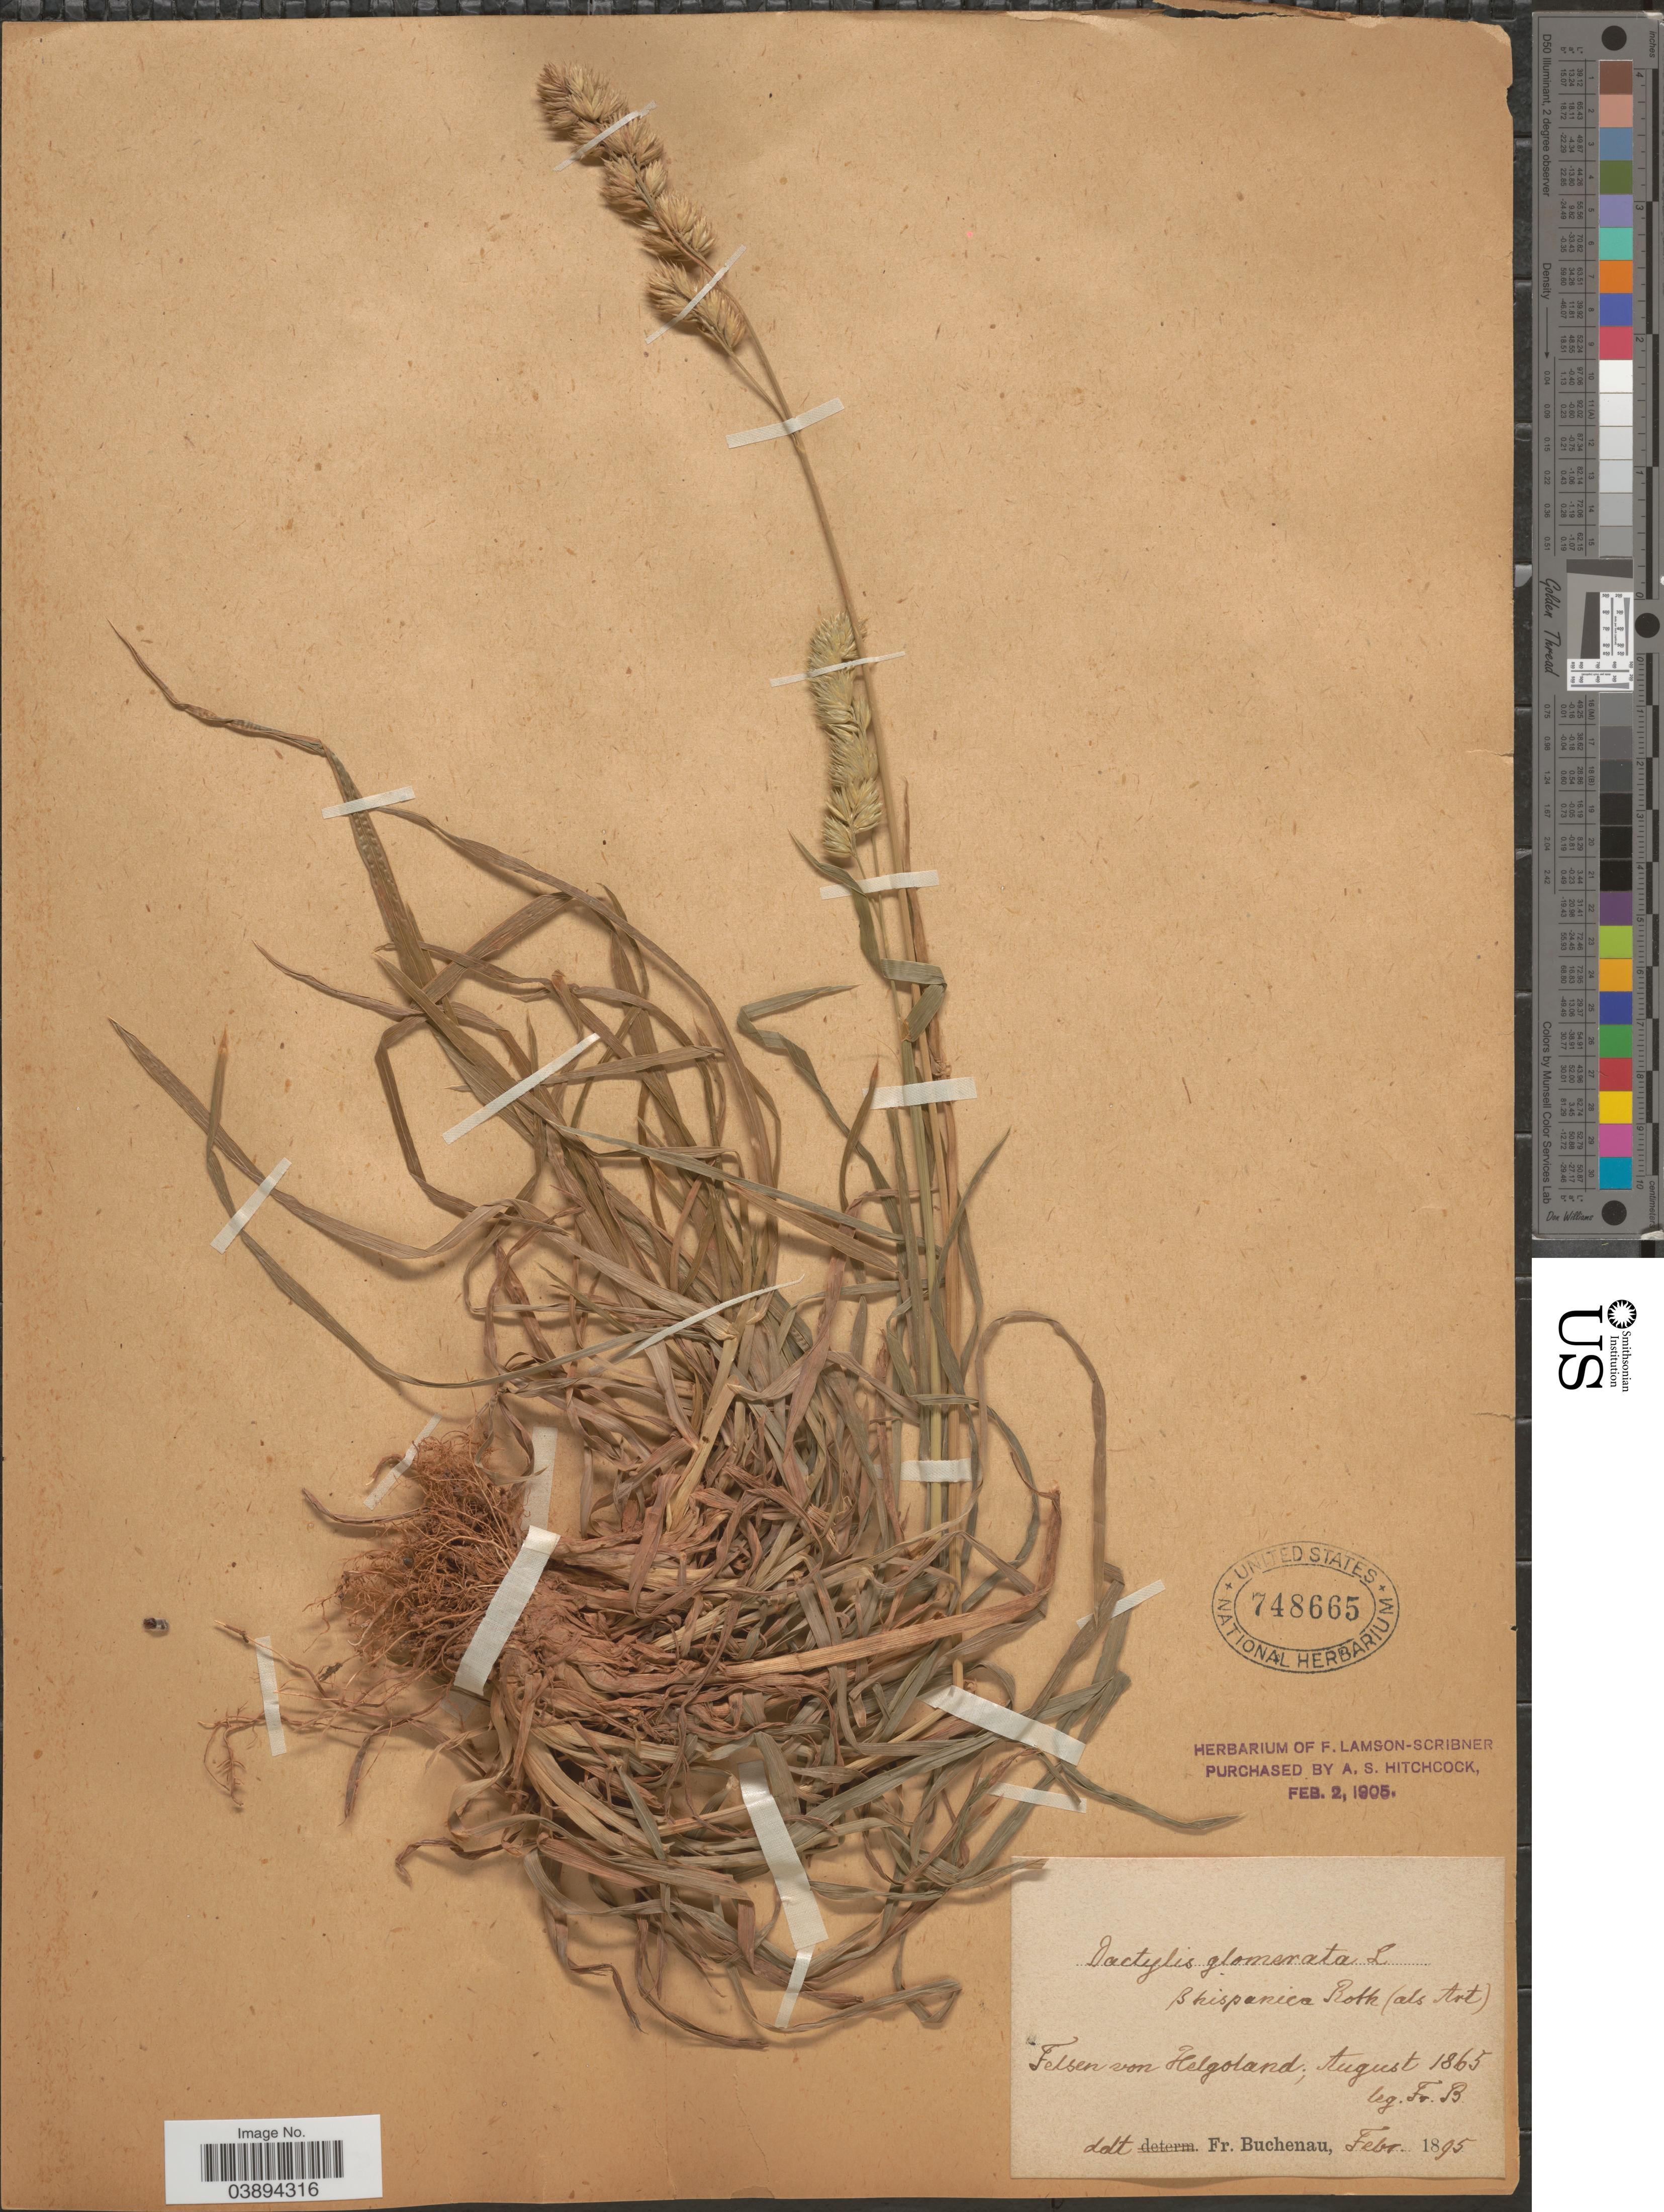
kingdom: Plantae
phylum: Tracheophyta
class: Liliopsida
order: Poales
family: Poaceae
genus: Dactylis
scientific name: Dactylis glomerata subsp. hispanica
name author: (Roth) Nyman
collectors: F. Buchenau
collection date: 1865-08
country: Germany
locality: Felsen von Helgoland.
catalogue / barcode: US 748665